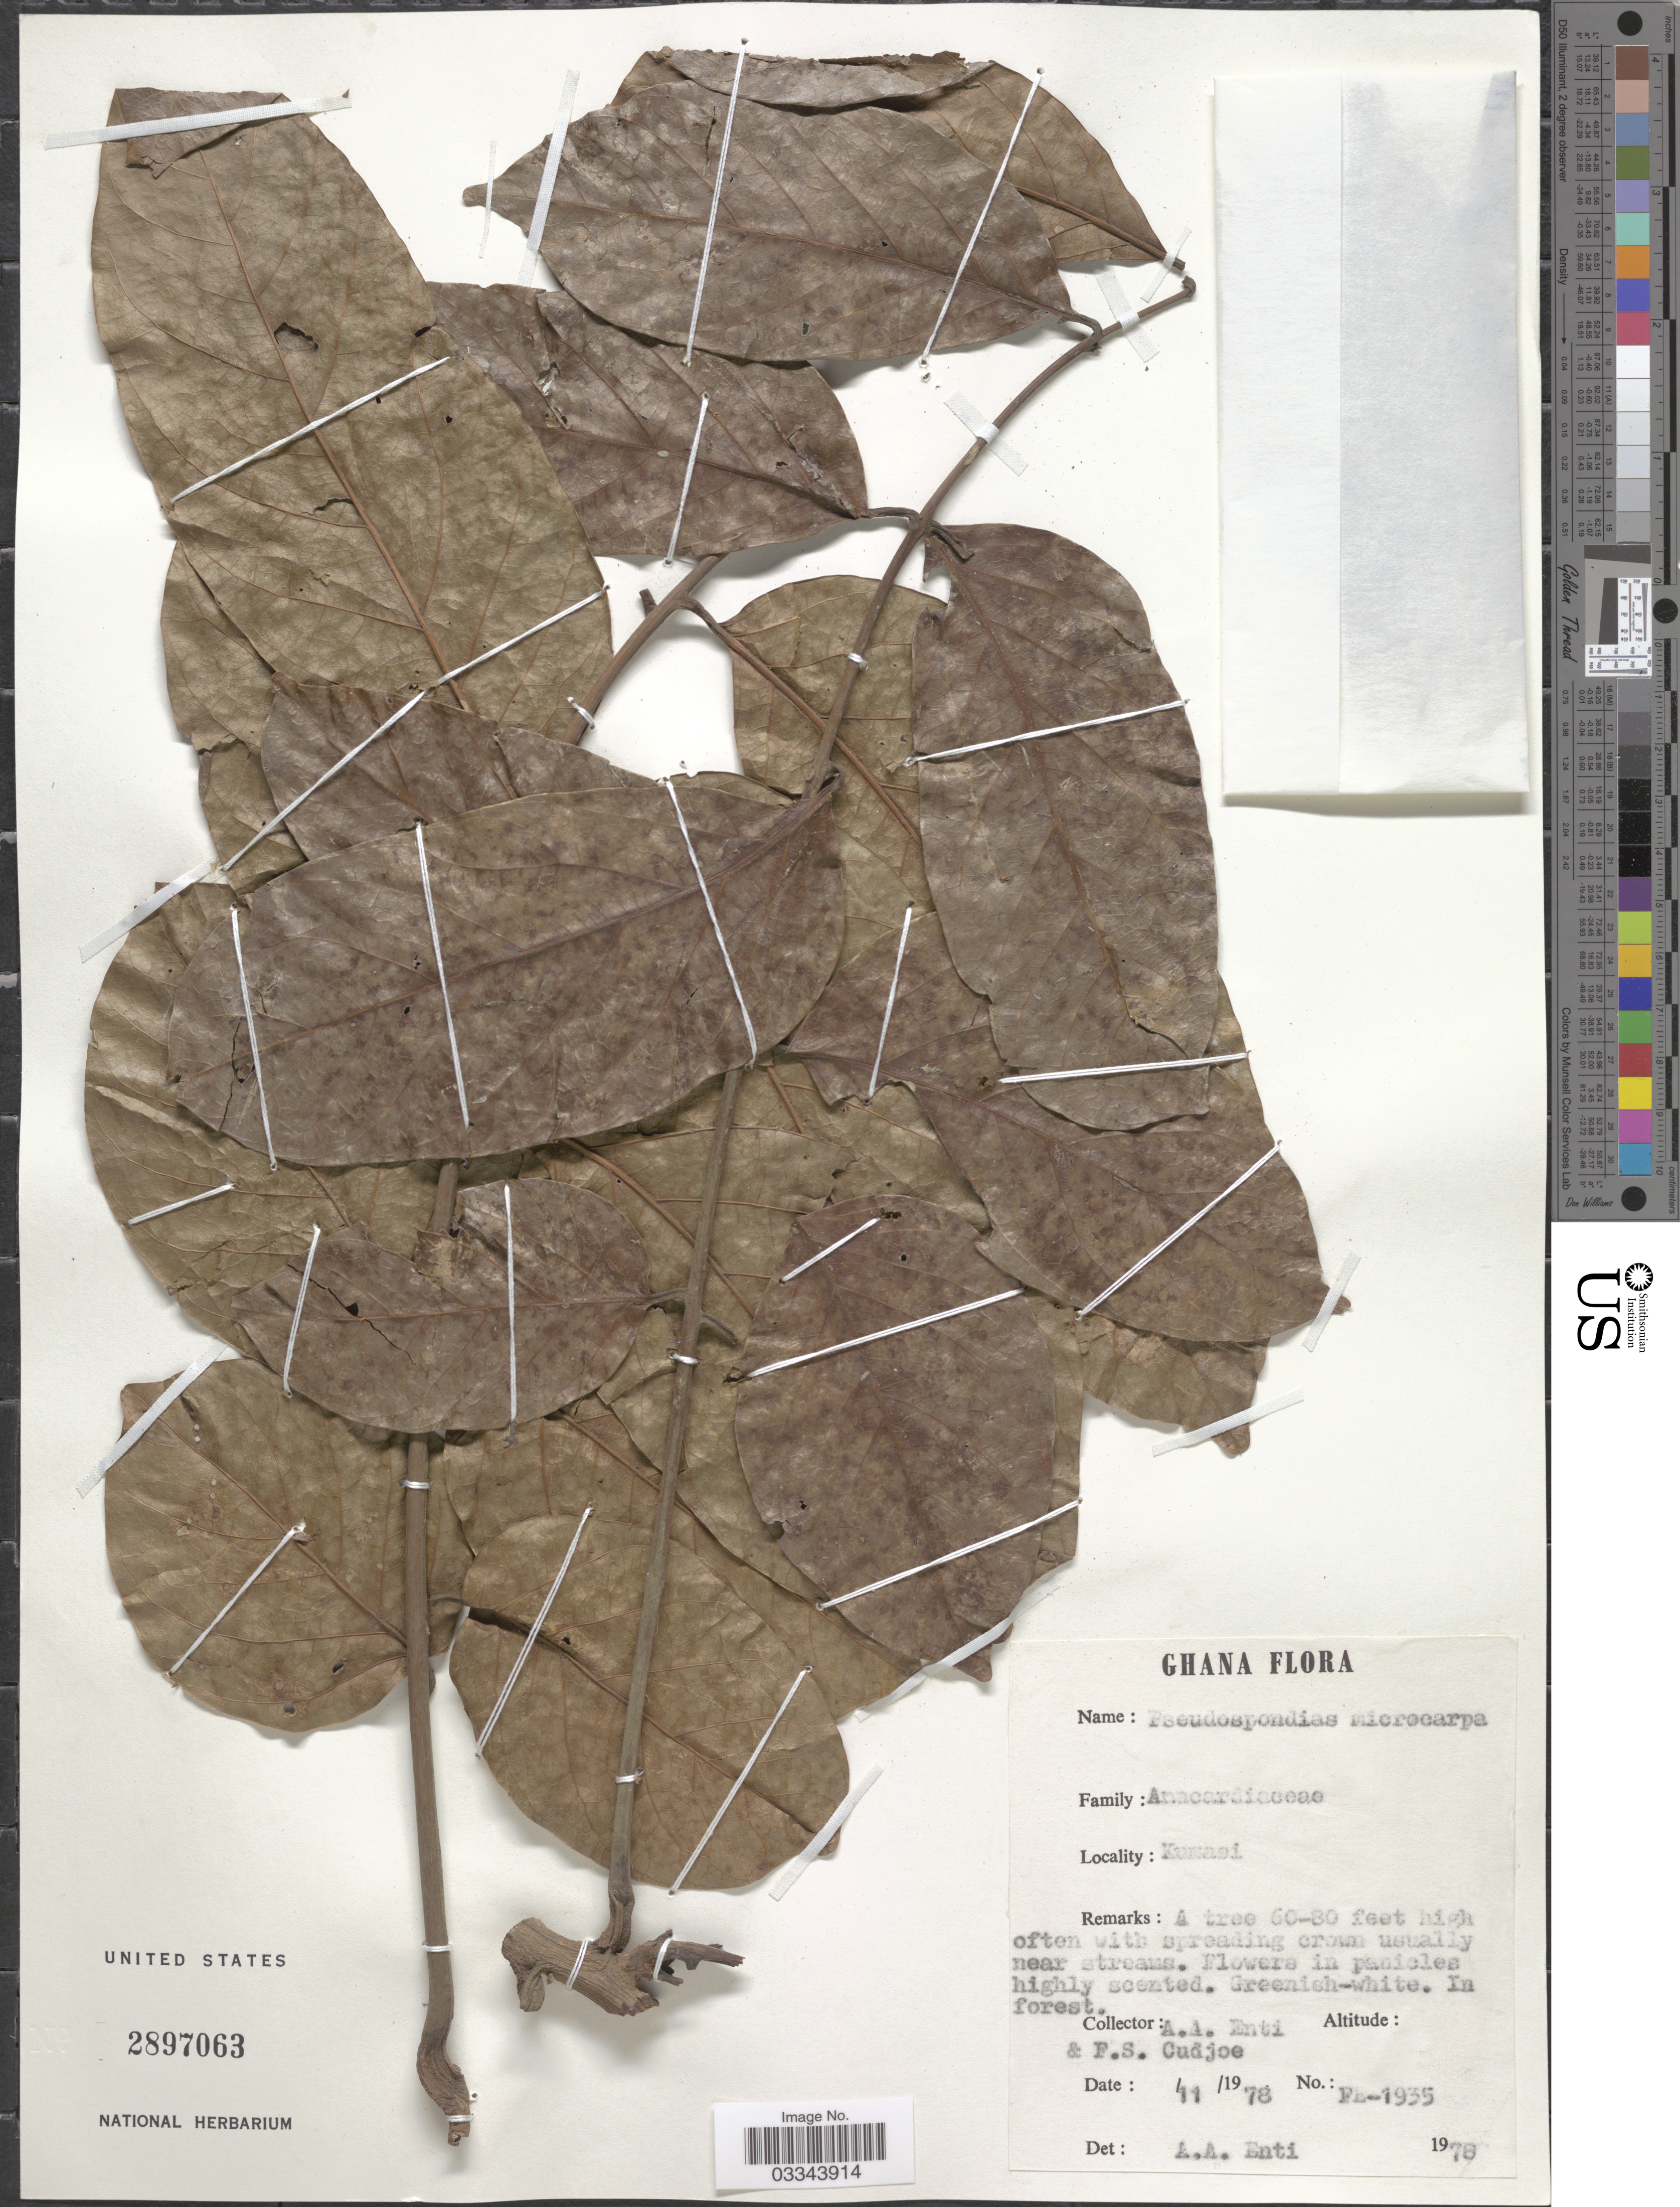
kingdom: Plantae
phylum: Tracheophyta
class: Magnoliopsida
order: Sapindales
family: Anacardiaceae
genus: Pseudospondias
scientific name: Pseudospondias microcarpa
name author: (A. Rich.) Engl.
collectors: A. Enti & F. Cudjoe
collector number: PE-1935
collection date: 1978-11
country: Ghana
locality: Kumasi.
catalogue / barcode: US 2897063